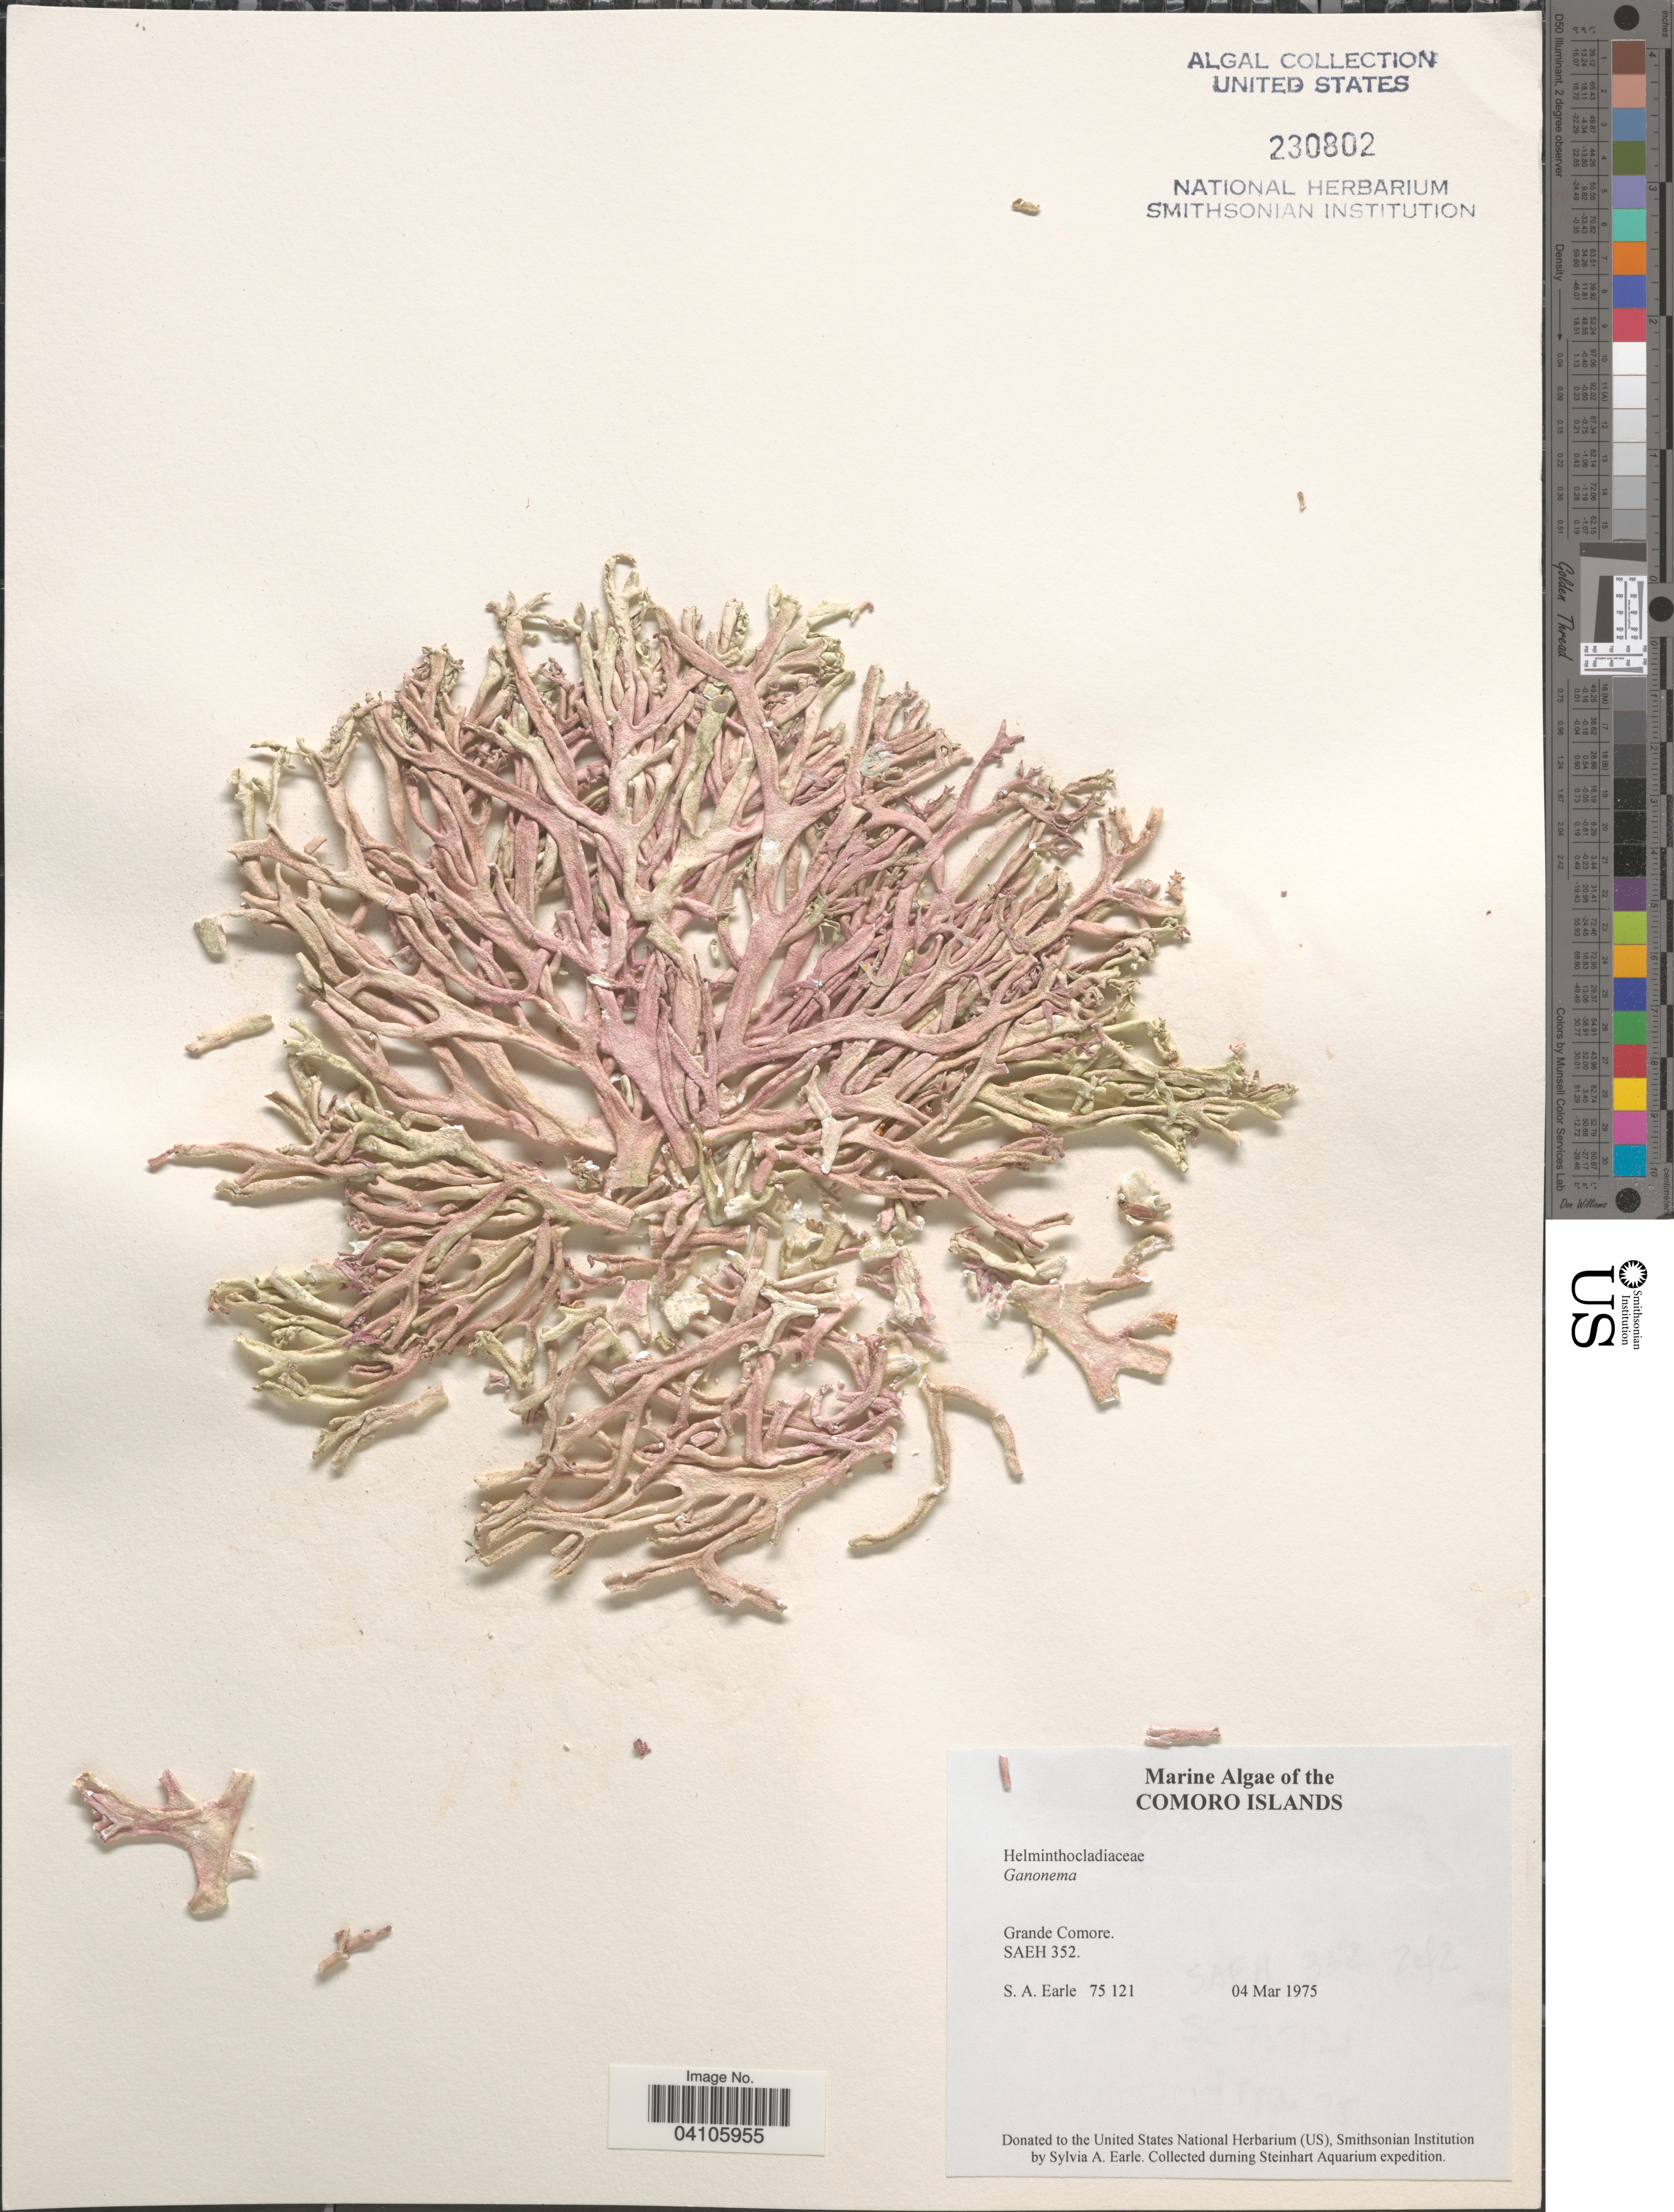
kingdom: Plantae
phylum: Rhodophyta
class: Florideophyceae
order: Nemaliales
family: Liagoraceae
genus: Ganonema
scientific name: Ganonema sp.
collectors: S. A. Earle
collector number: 75121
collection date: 1975-03-04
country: Comoros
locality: Grande Comore. Steinhart Aquarium expedition.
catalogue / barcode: US 230802